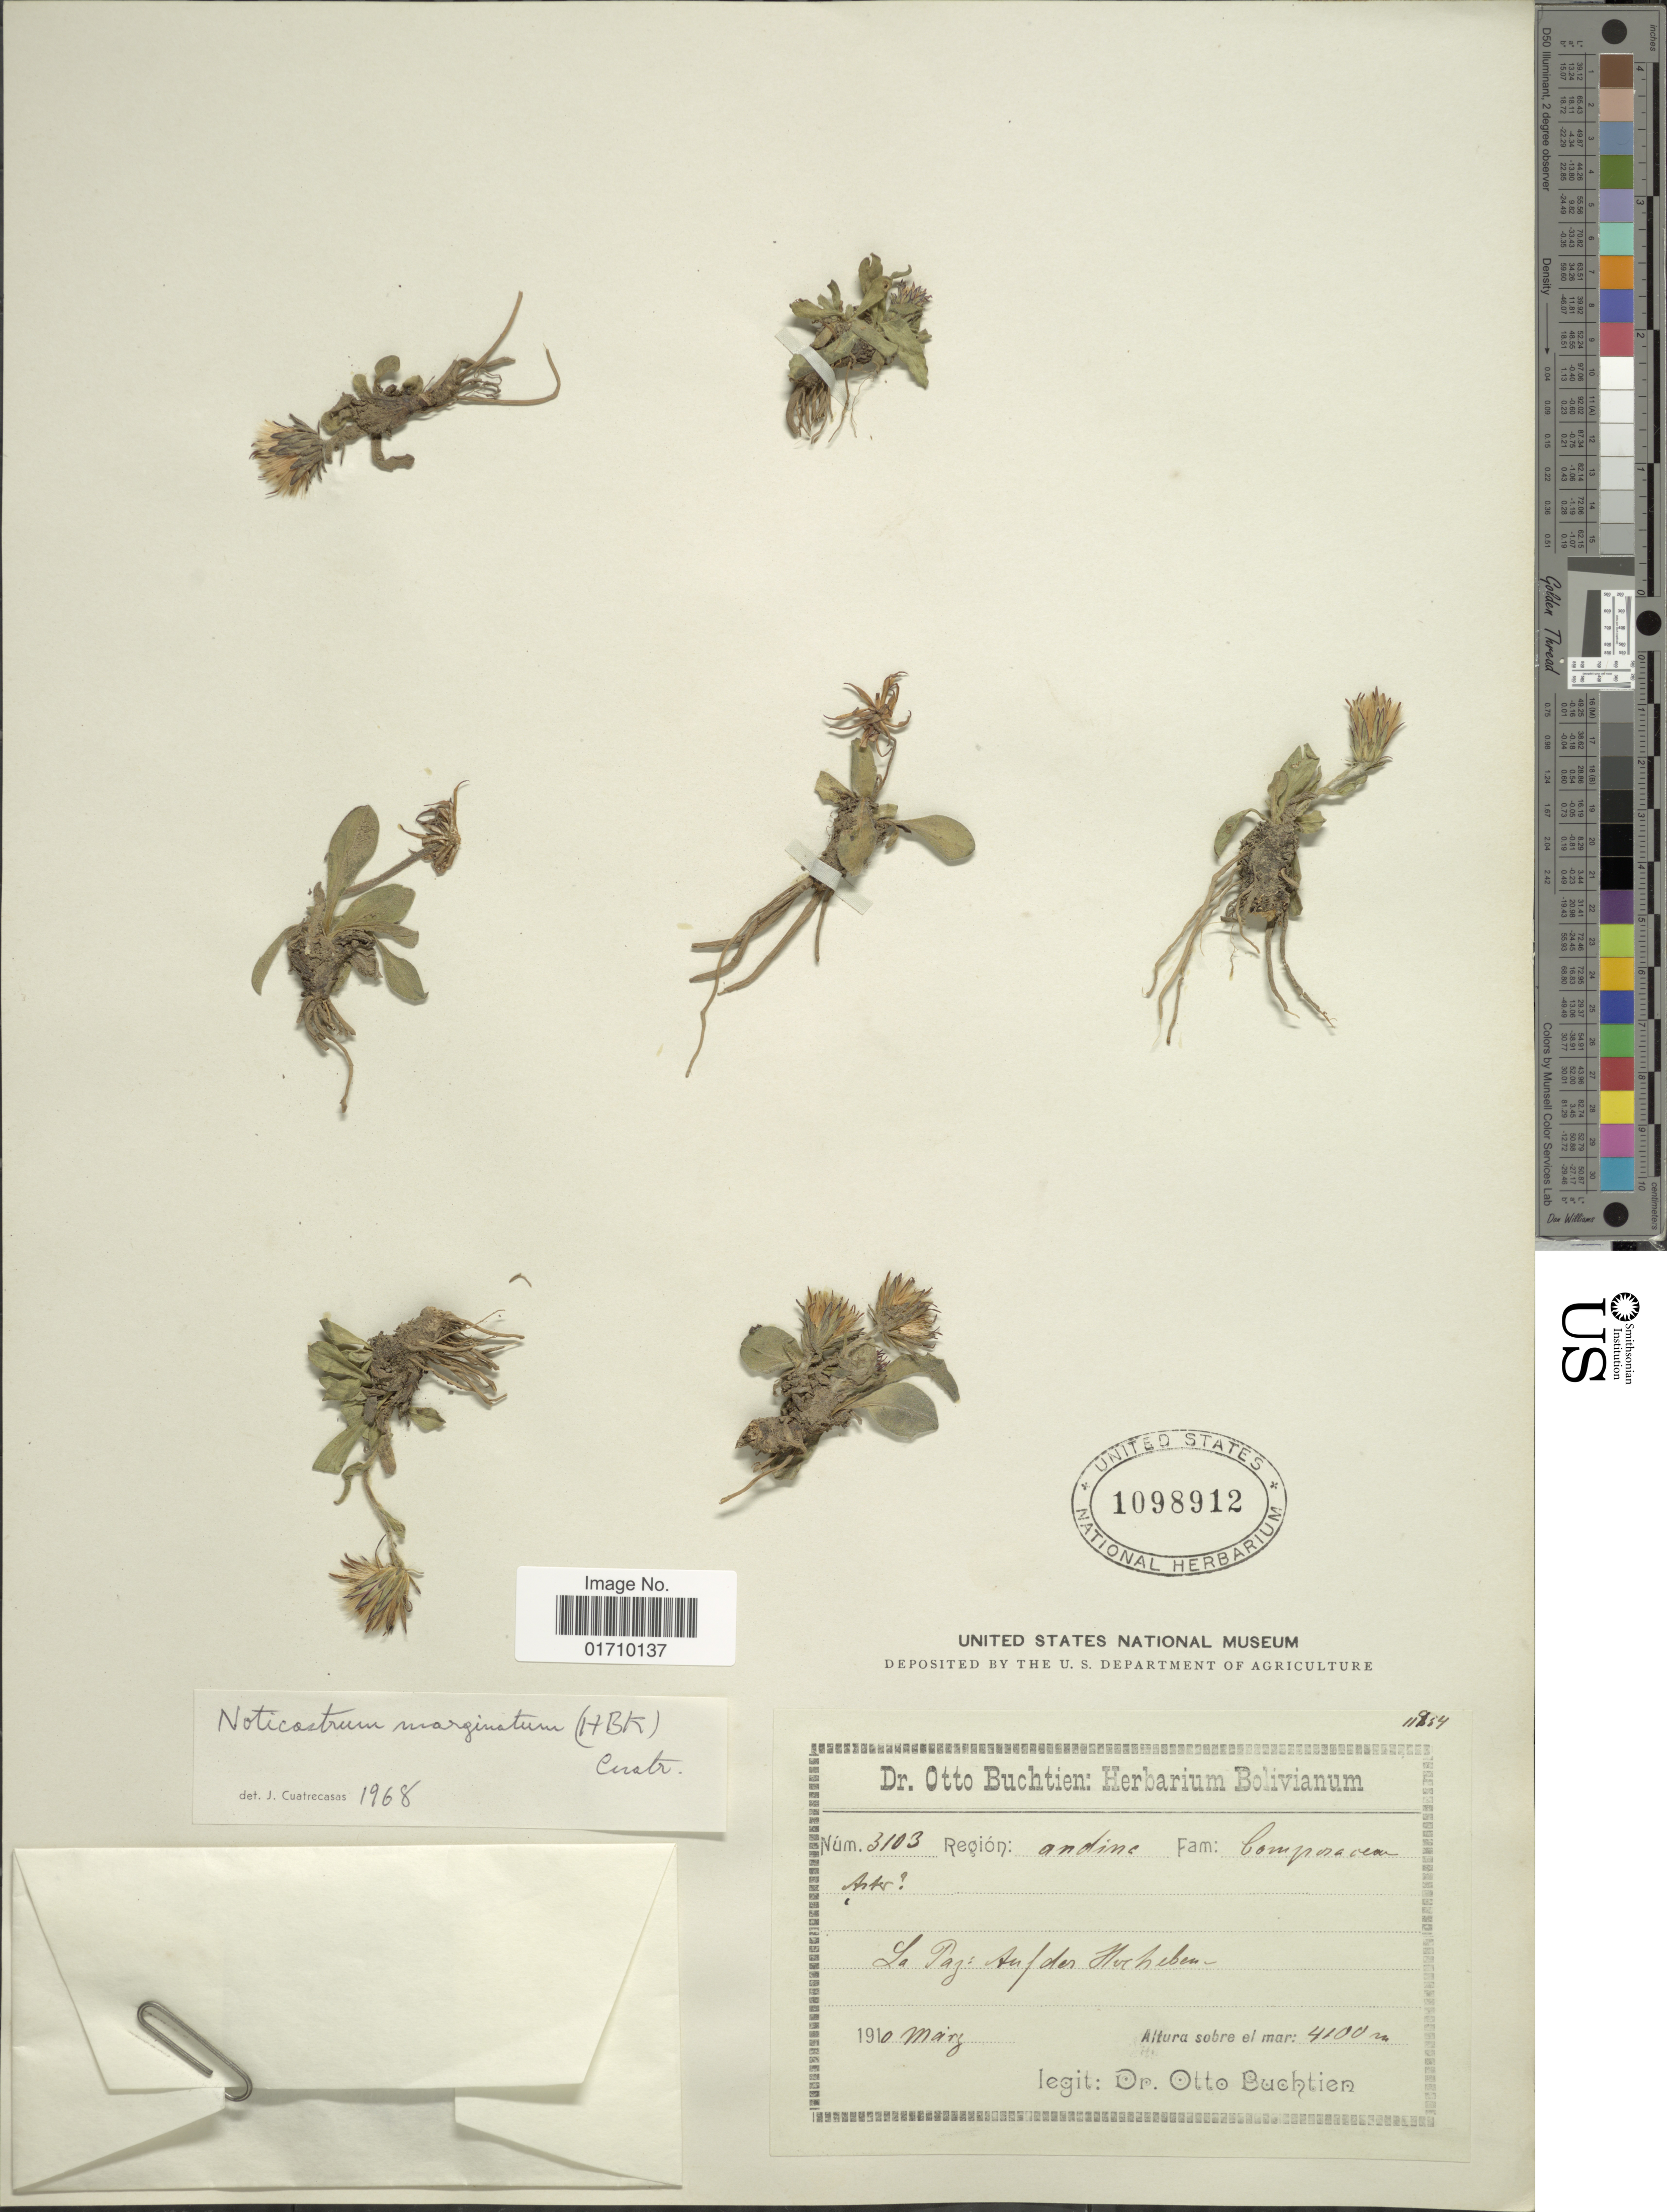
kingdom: Plantae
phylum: Tracheophyta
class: Magnoliopsida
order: Asterales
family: Asteraceae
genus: Noticastrum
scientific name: Noticastrum marginatum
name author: (Kunth) Cuatrec.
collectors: O. Buchtien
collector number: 3103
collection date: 1910-03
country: Bolivia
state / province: La Paz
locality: Auf der Nocheben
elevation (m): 4100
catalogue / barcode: US 1098912